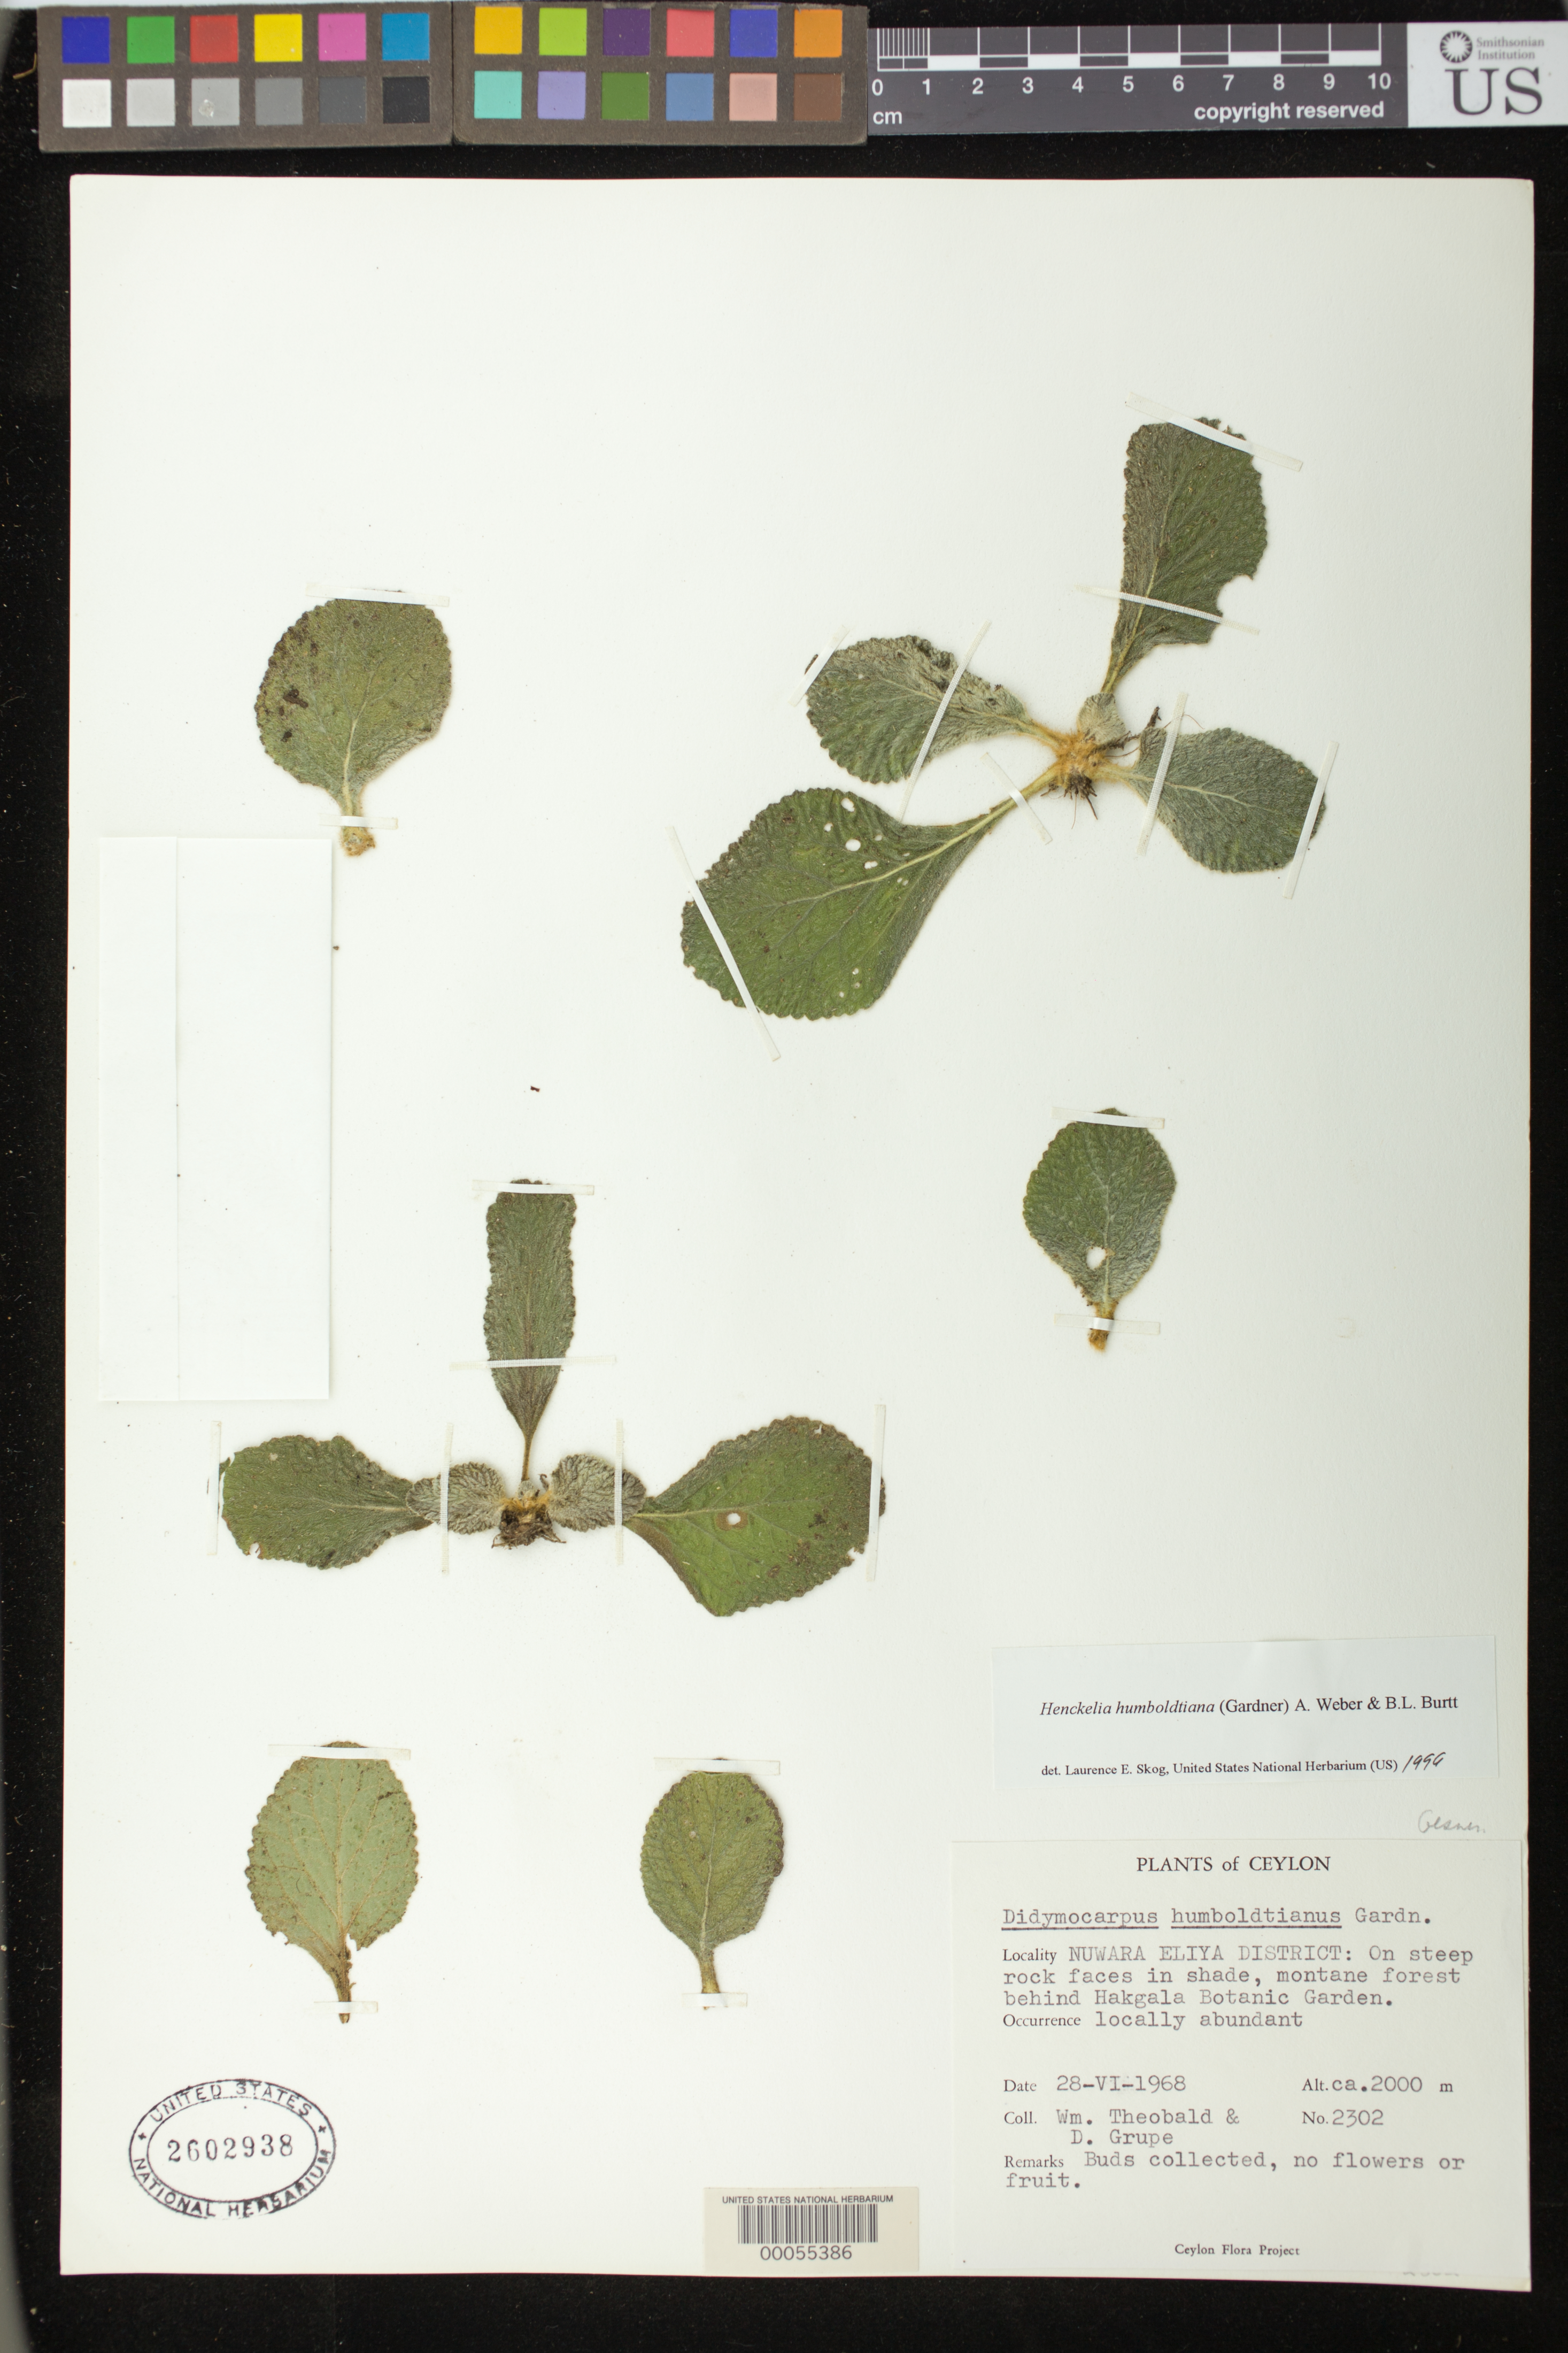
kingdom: Plantae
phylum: Tracheophyta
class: Magnoliopsida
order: Lamiales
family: Gesneriaceae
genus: Henckelia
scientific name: Henckelia humboldtiana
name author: (Gardner) A. Weber & B.L. Burtt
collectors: W. Theobald & D. Grupe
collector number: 2302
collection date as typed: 28 Jun 1968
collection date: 1968-06-28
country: Sri Lanka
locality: Nuwara eliya dist., Behind hakgala botanic garden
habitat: On steep rock faces in shade, montane forest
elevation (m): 2000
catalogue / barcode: US 2602938